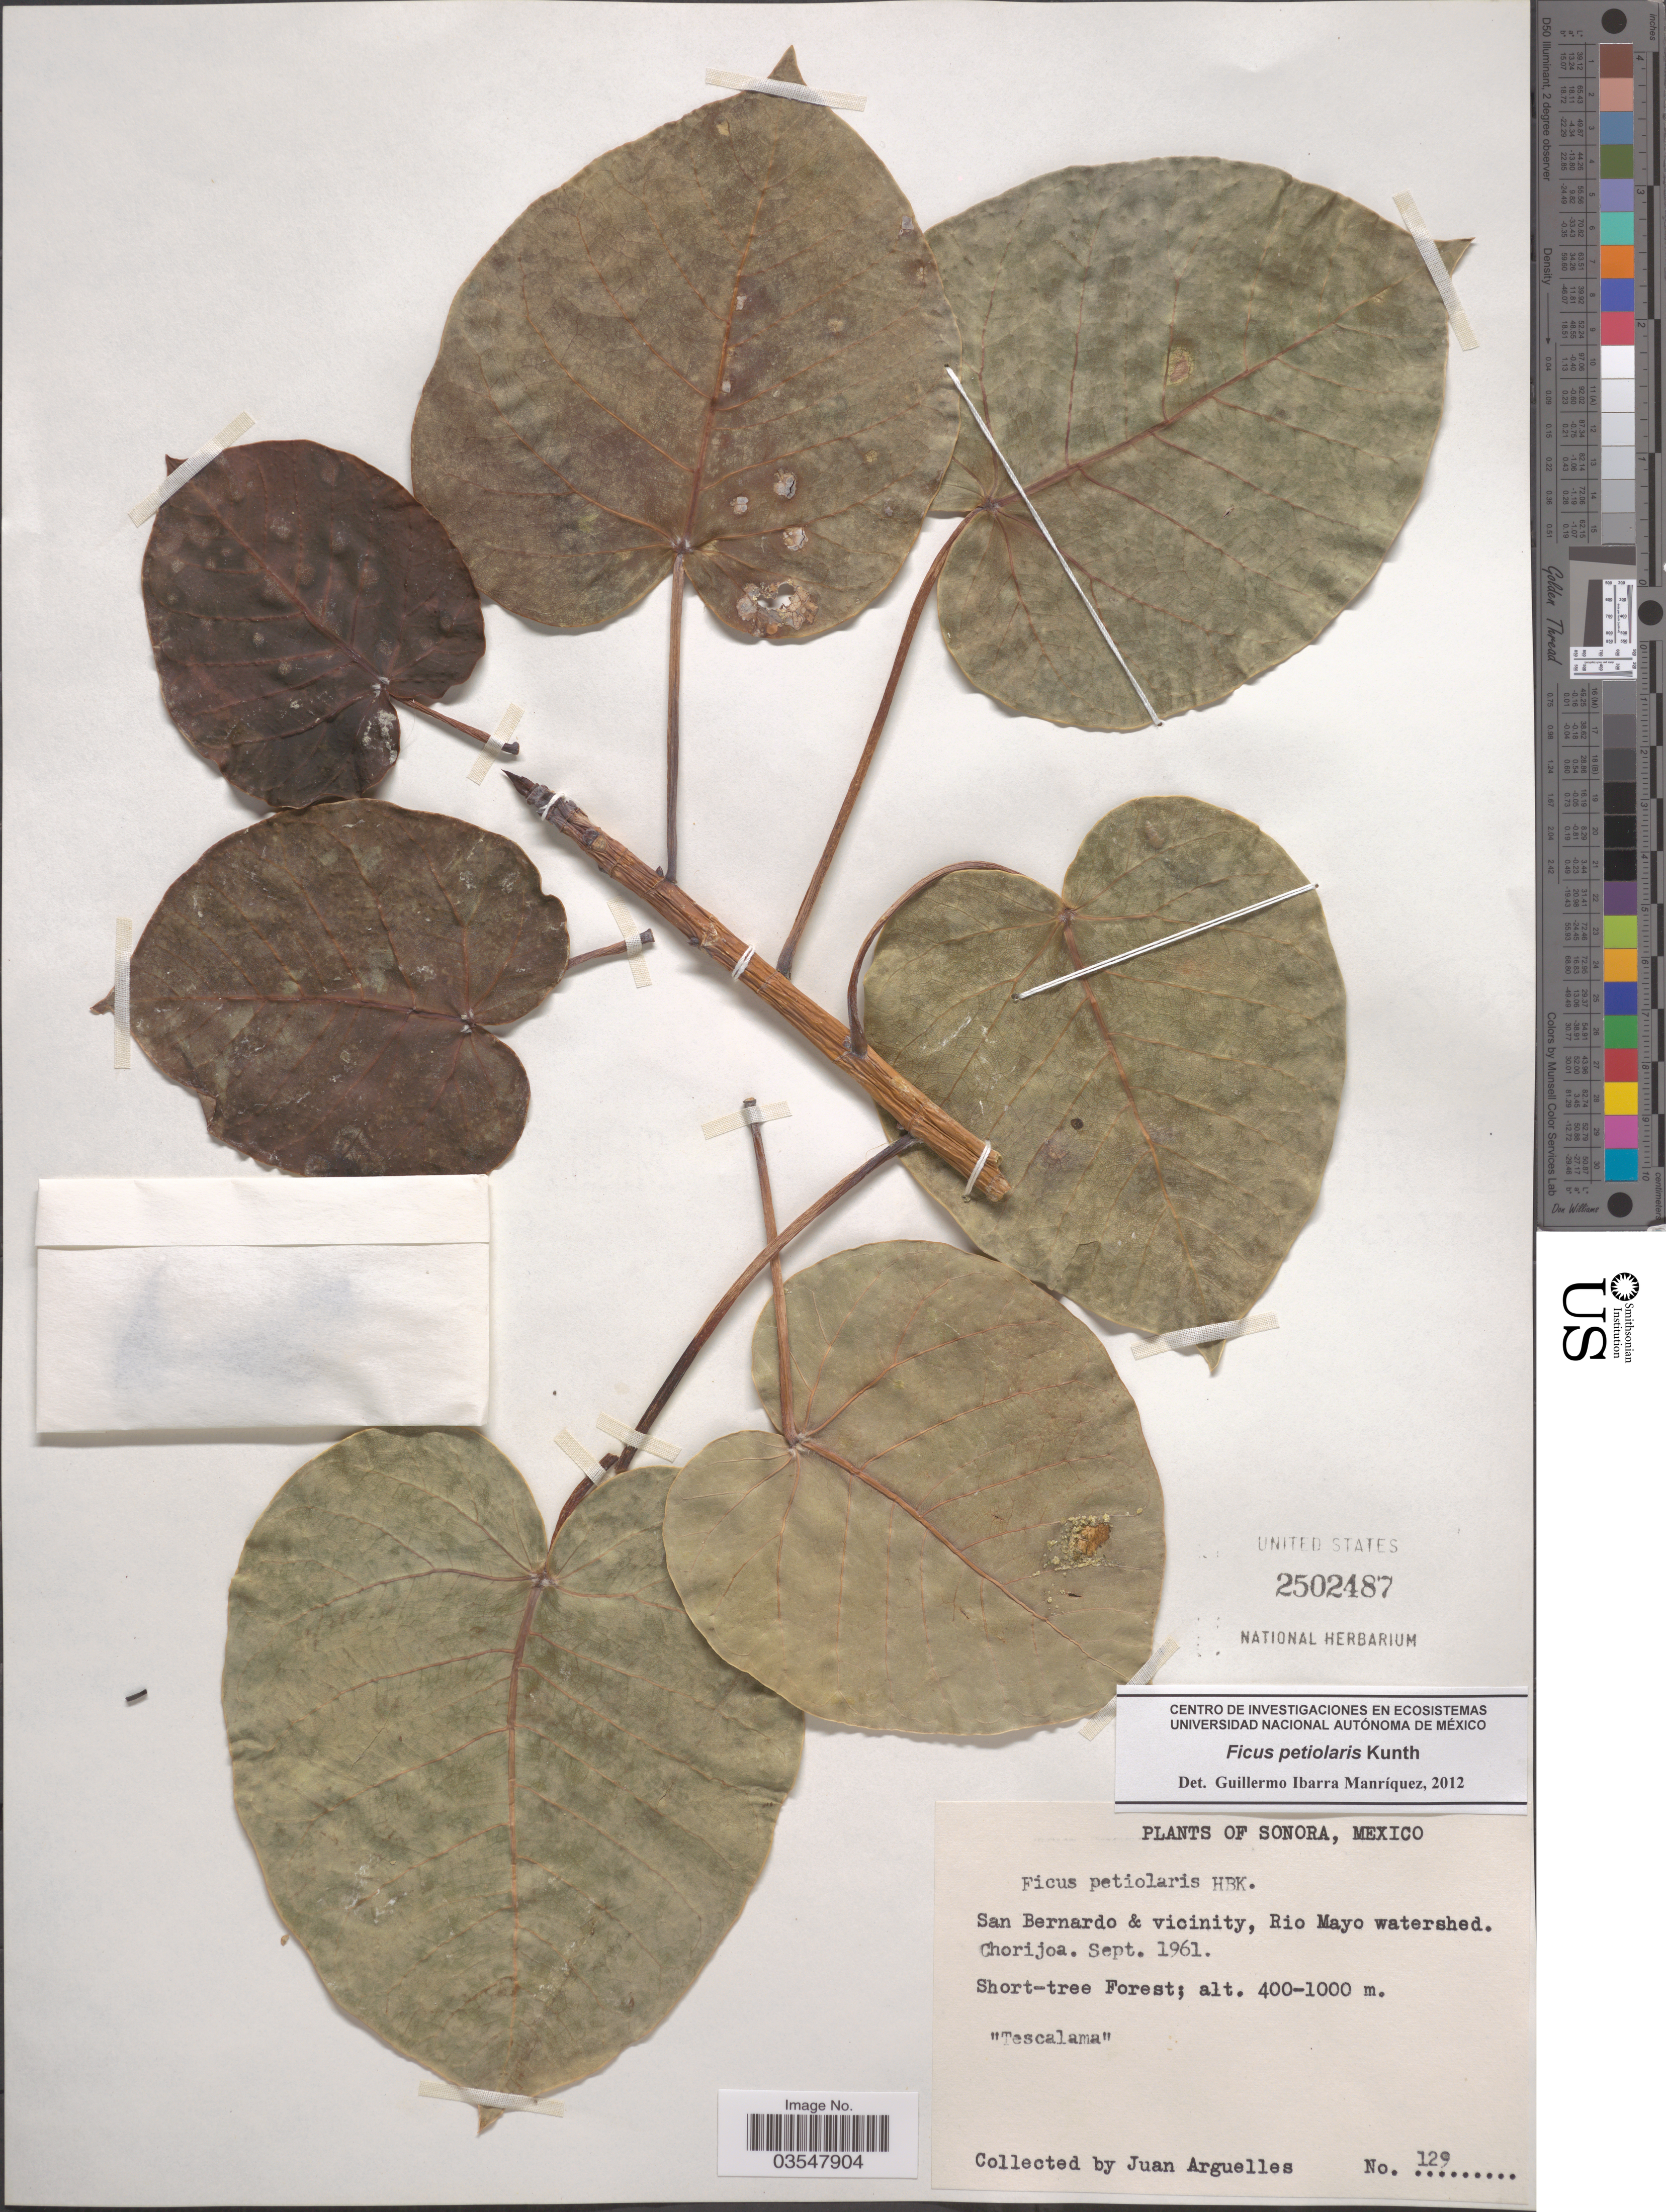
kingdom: Plantae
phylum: Tracheophyta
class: Magnoliopsida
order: Rosales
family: Moraceae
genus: Ficus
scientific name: Ficus petiolaris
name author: Kunth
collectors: J. Arguelles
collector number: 129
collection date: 1961-09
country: Mexico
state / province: Sonora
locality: San Bernardo & vicinity, Rio Mayo watershed. Chorijoa.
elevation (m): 400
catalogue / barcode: US 2502487